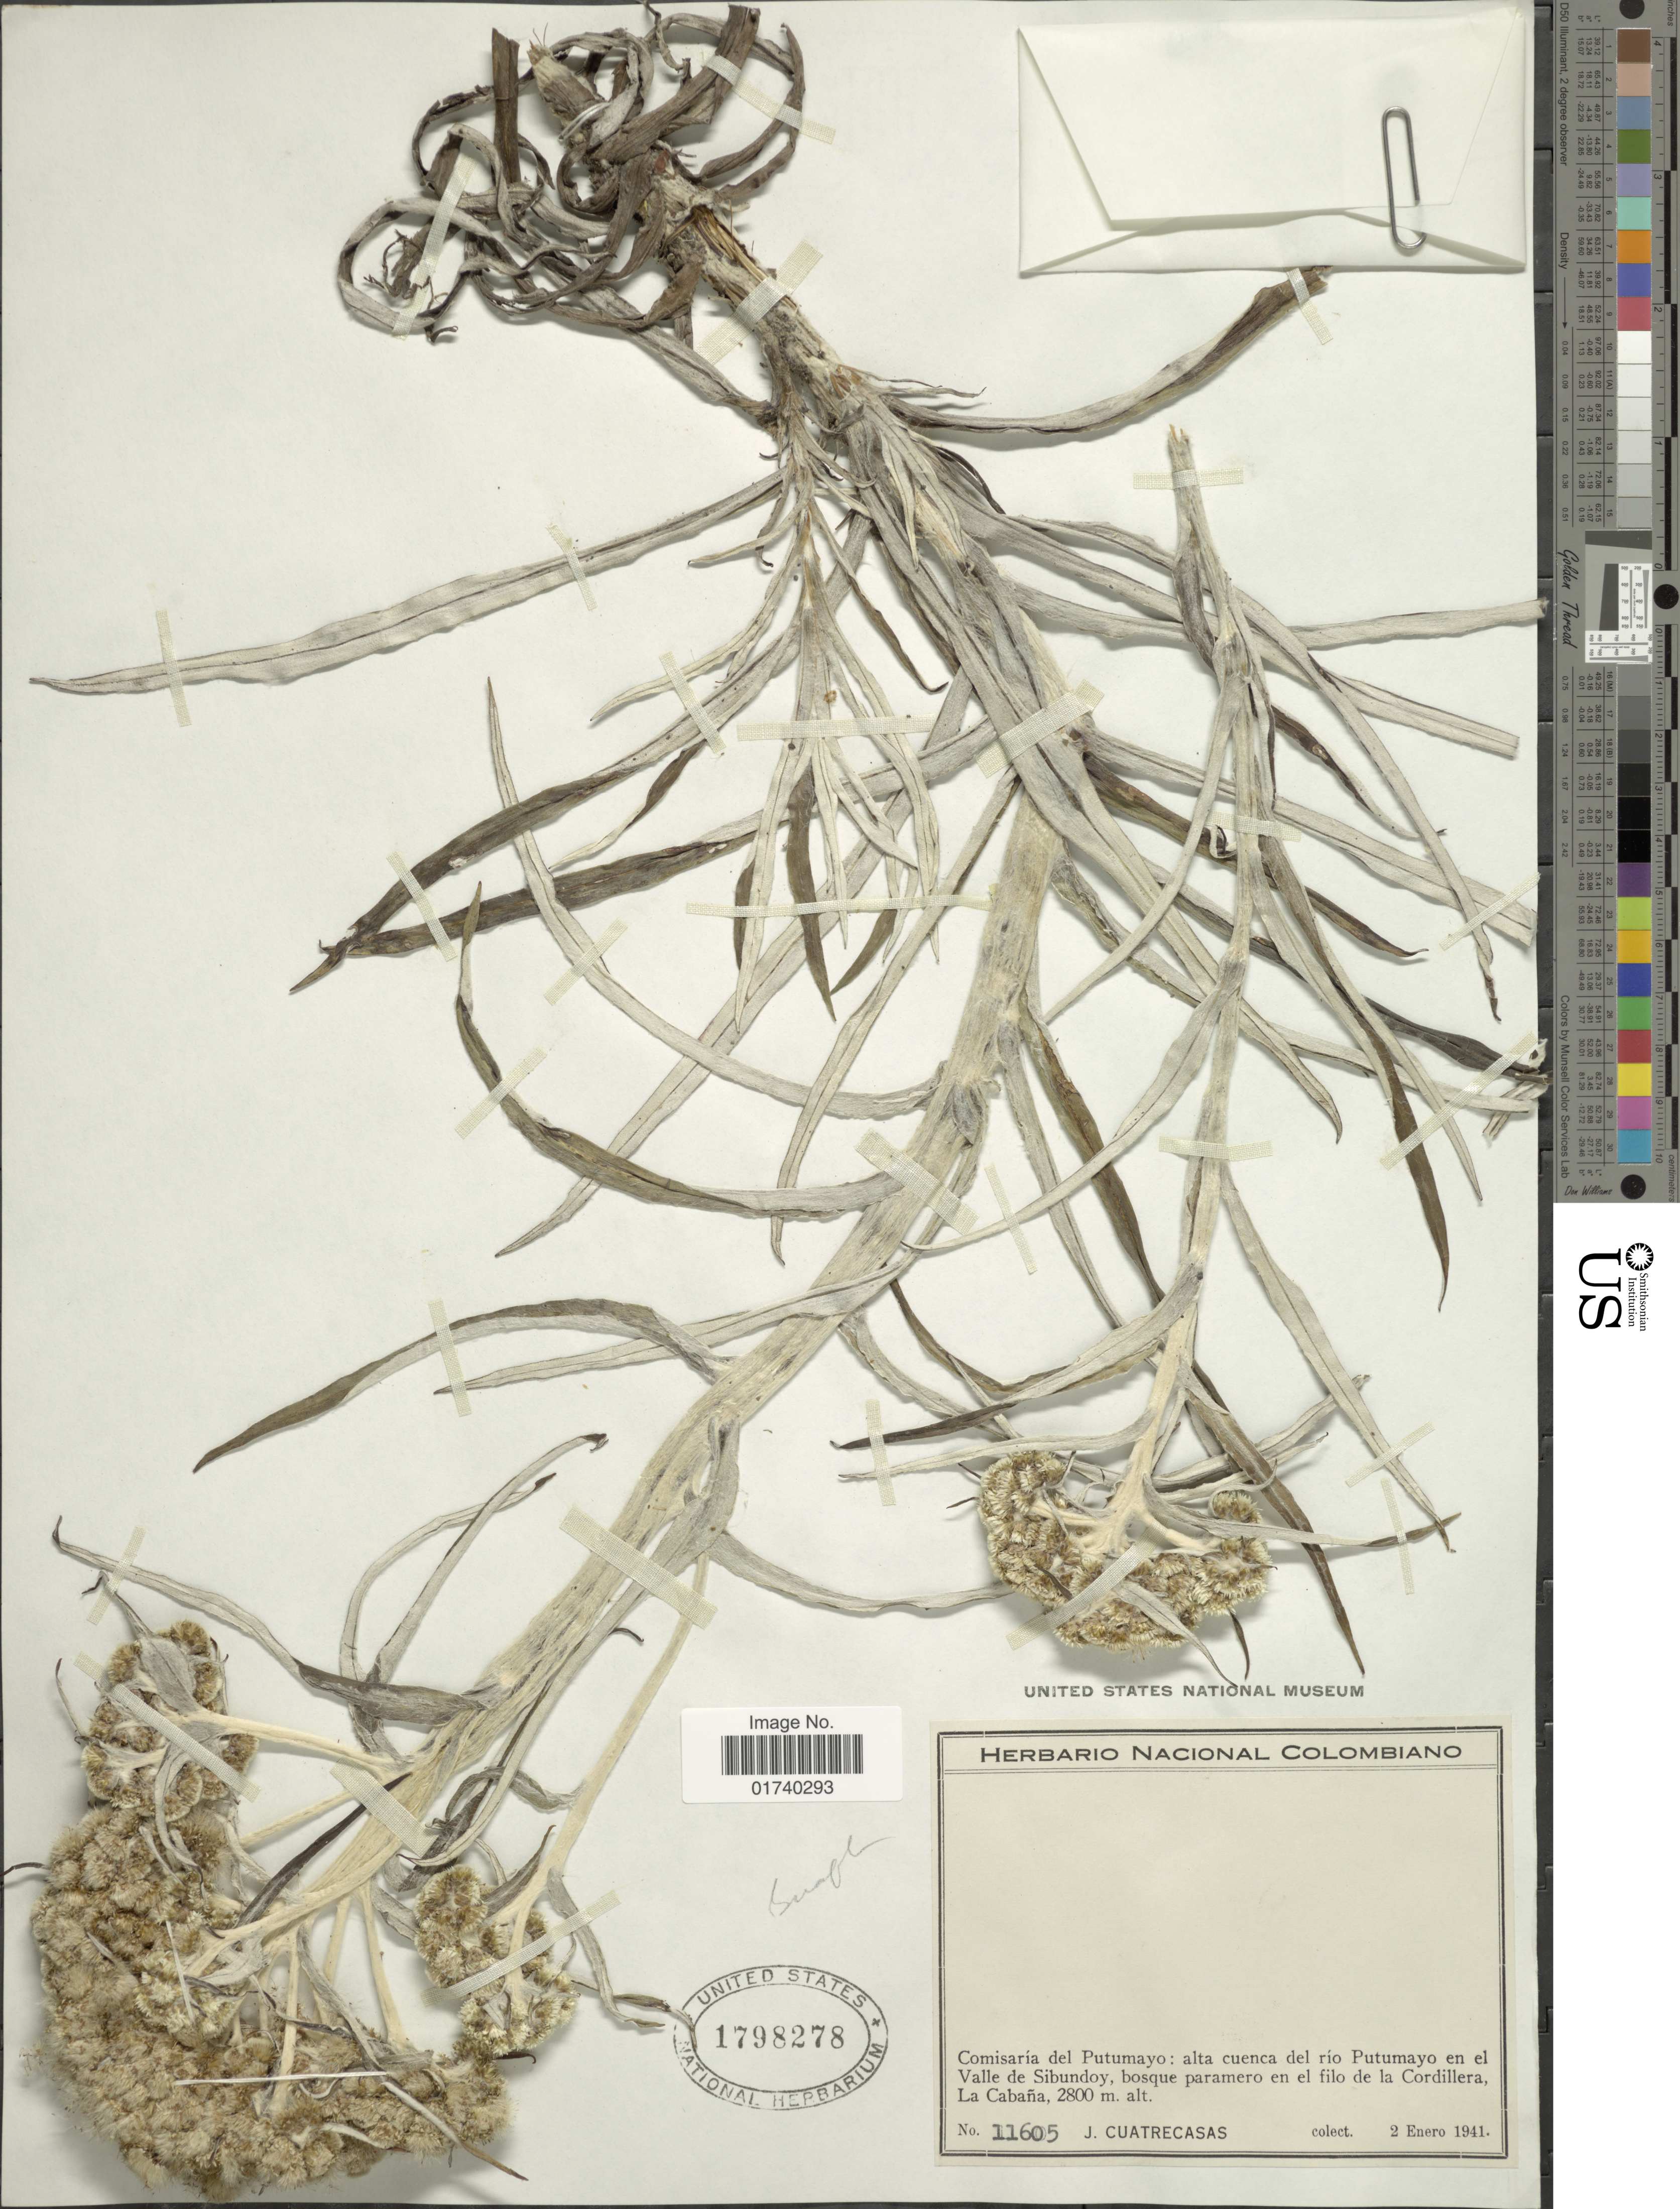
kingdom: Plantae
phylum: Tracheophyta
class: Magnoliopsida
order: Asterales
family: Asteraceae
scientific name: Hypserion major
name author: G.L. Nesom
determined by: Nesom, Guy L.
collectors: J. Cuatrecasas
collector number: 11605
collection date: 1941-01-02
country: Colombia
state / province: Putumayo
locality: Alta cuena del rio Putumayo en el Valle de Sibundoy, bosque Paramero en el Filo de la Cordillera. La Cabana.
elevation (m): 2800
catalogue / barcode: US 1798278